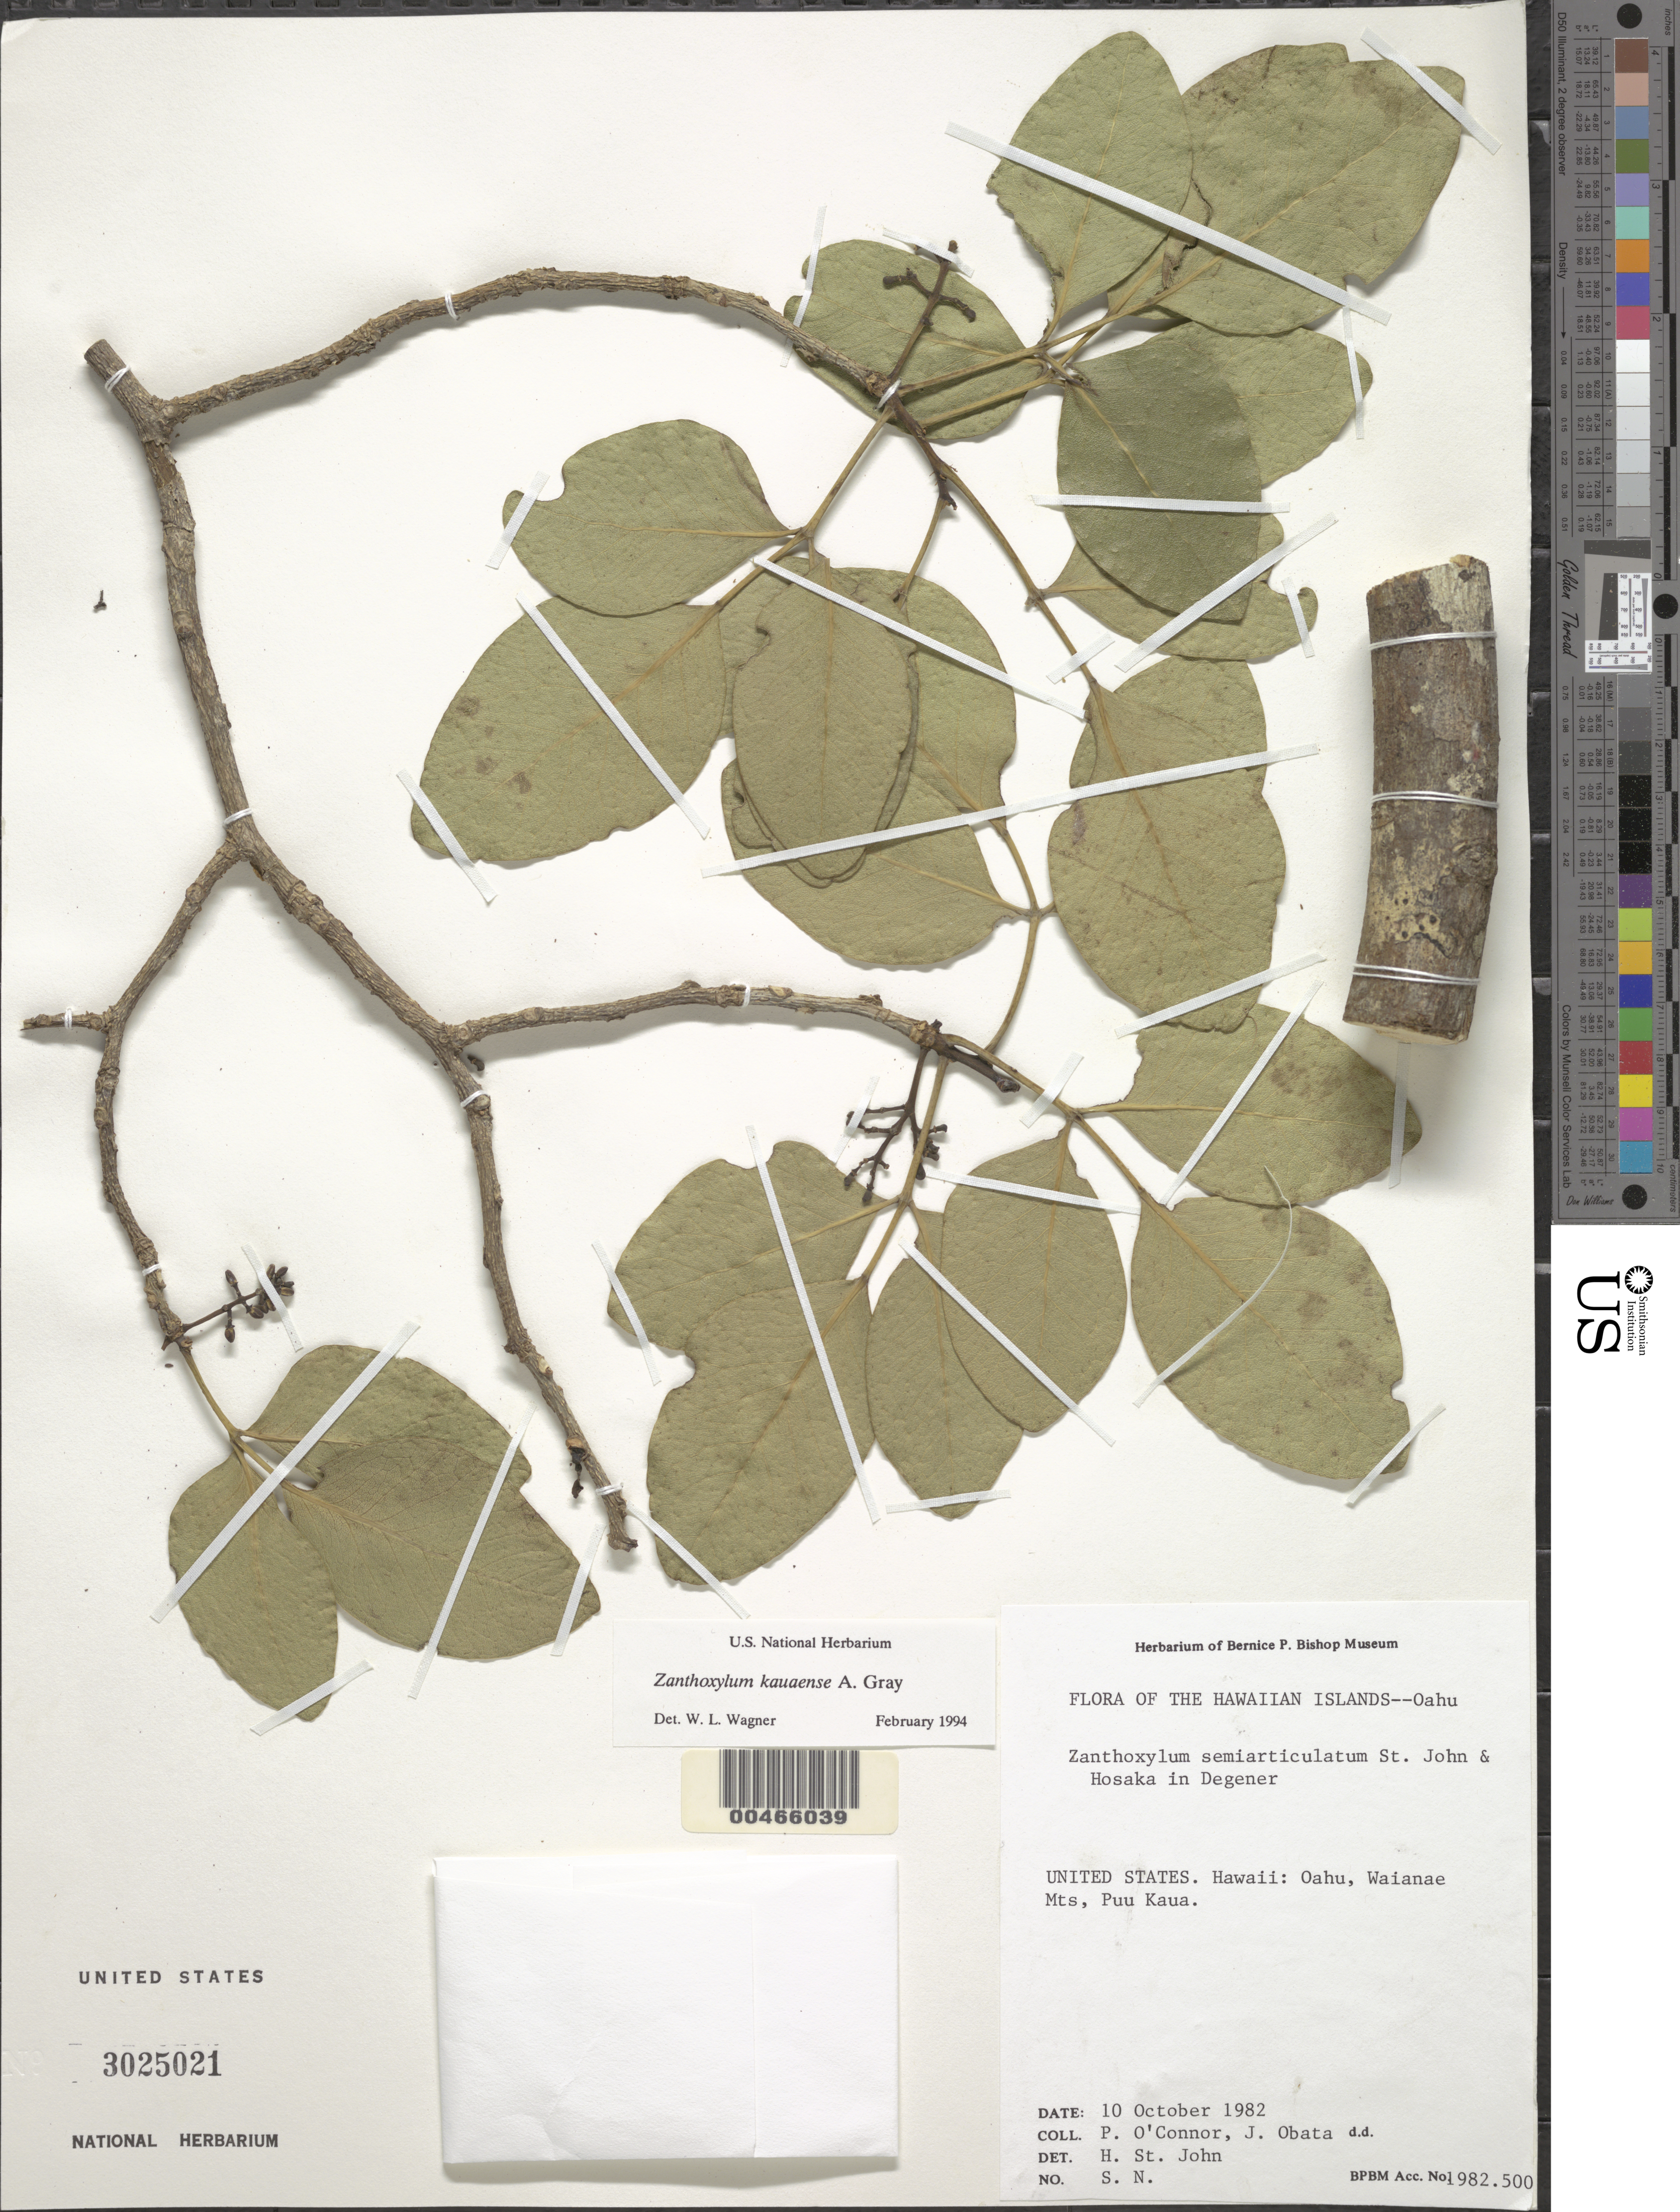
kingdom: Plantae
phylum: Tracheophyta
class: Magnoliopsida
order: Sapindales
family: Rutaceae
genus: Zanthoxylum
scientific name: Zanthoxylum kauaense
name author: A. Gray in Wilkes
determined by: Wagner, W. L., (BOT), Smithsonian Institution - National Museum of Natural History (UNITED STATES)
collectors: P. O'Connor & J. Obata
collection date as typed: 10 Oct 1982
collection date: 1982-10-10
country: United States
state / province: Hawaii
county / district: Honolulu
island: Oahu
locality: Waianae Mts, Puu Kaua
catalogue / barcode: US 3025021